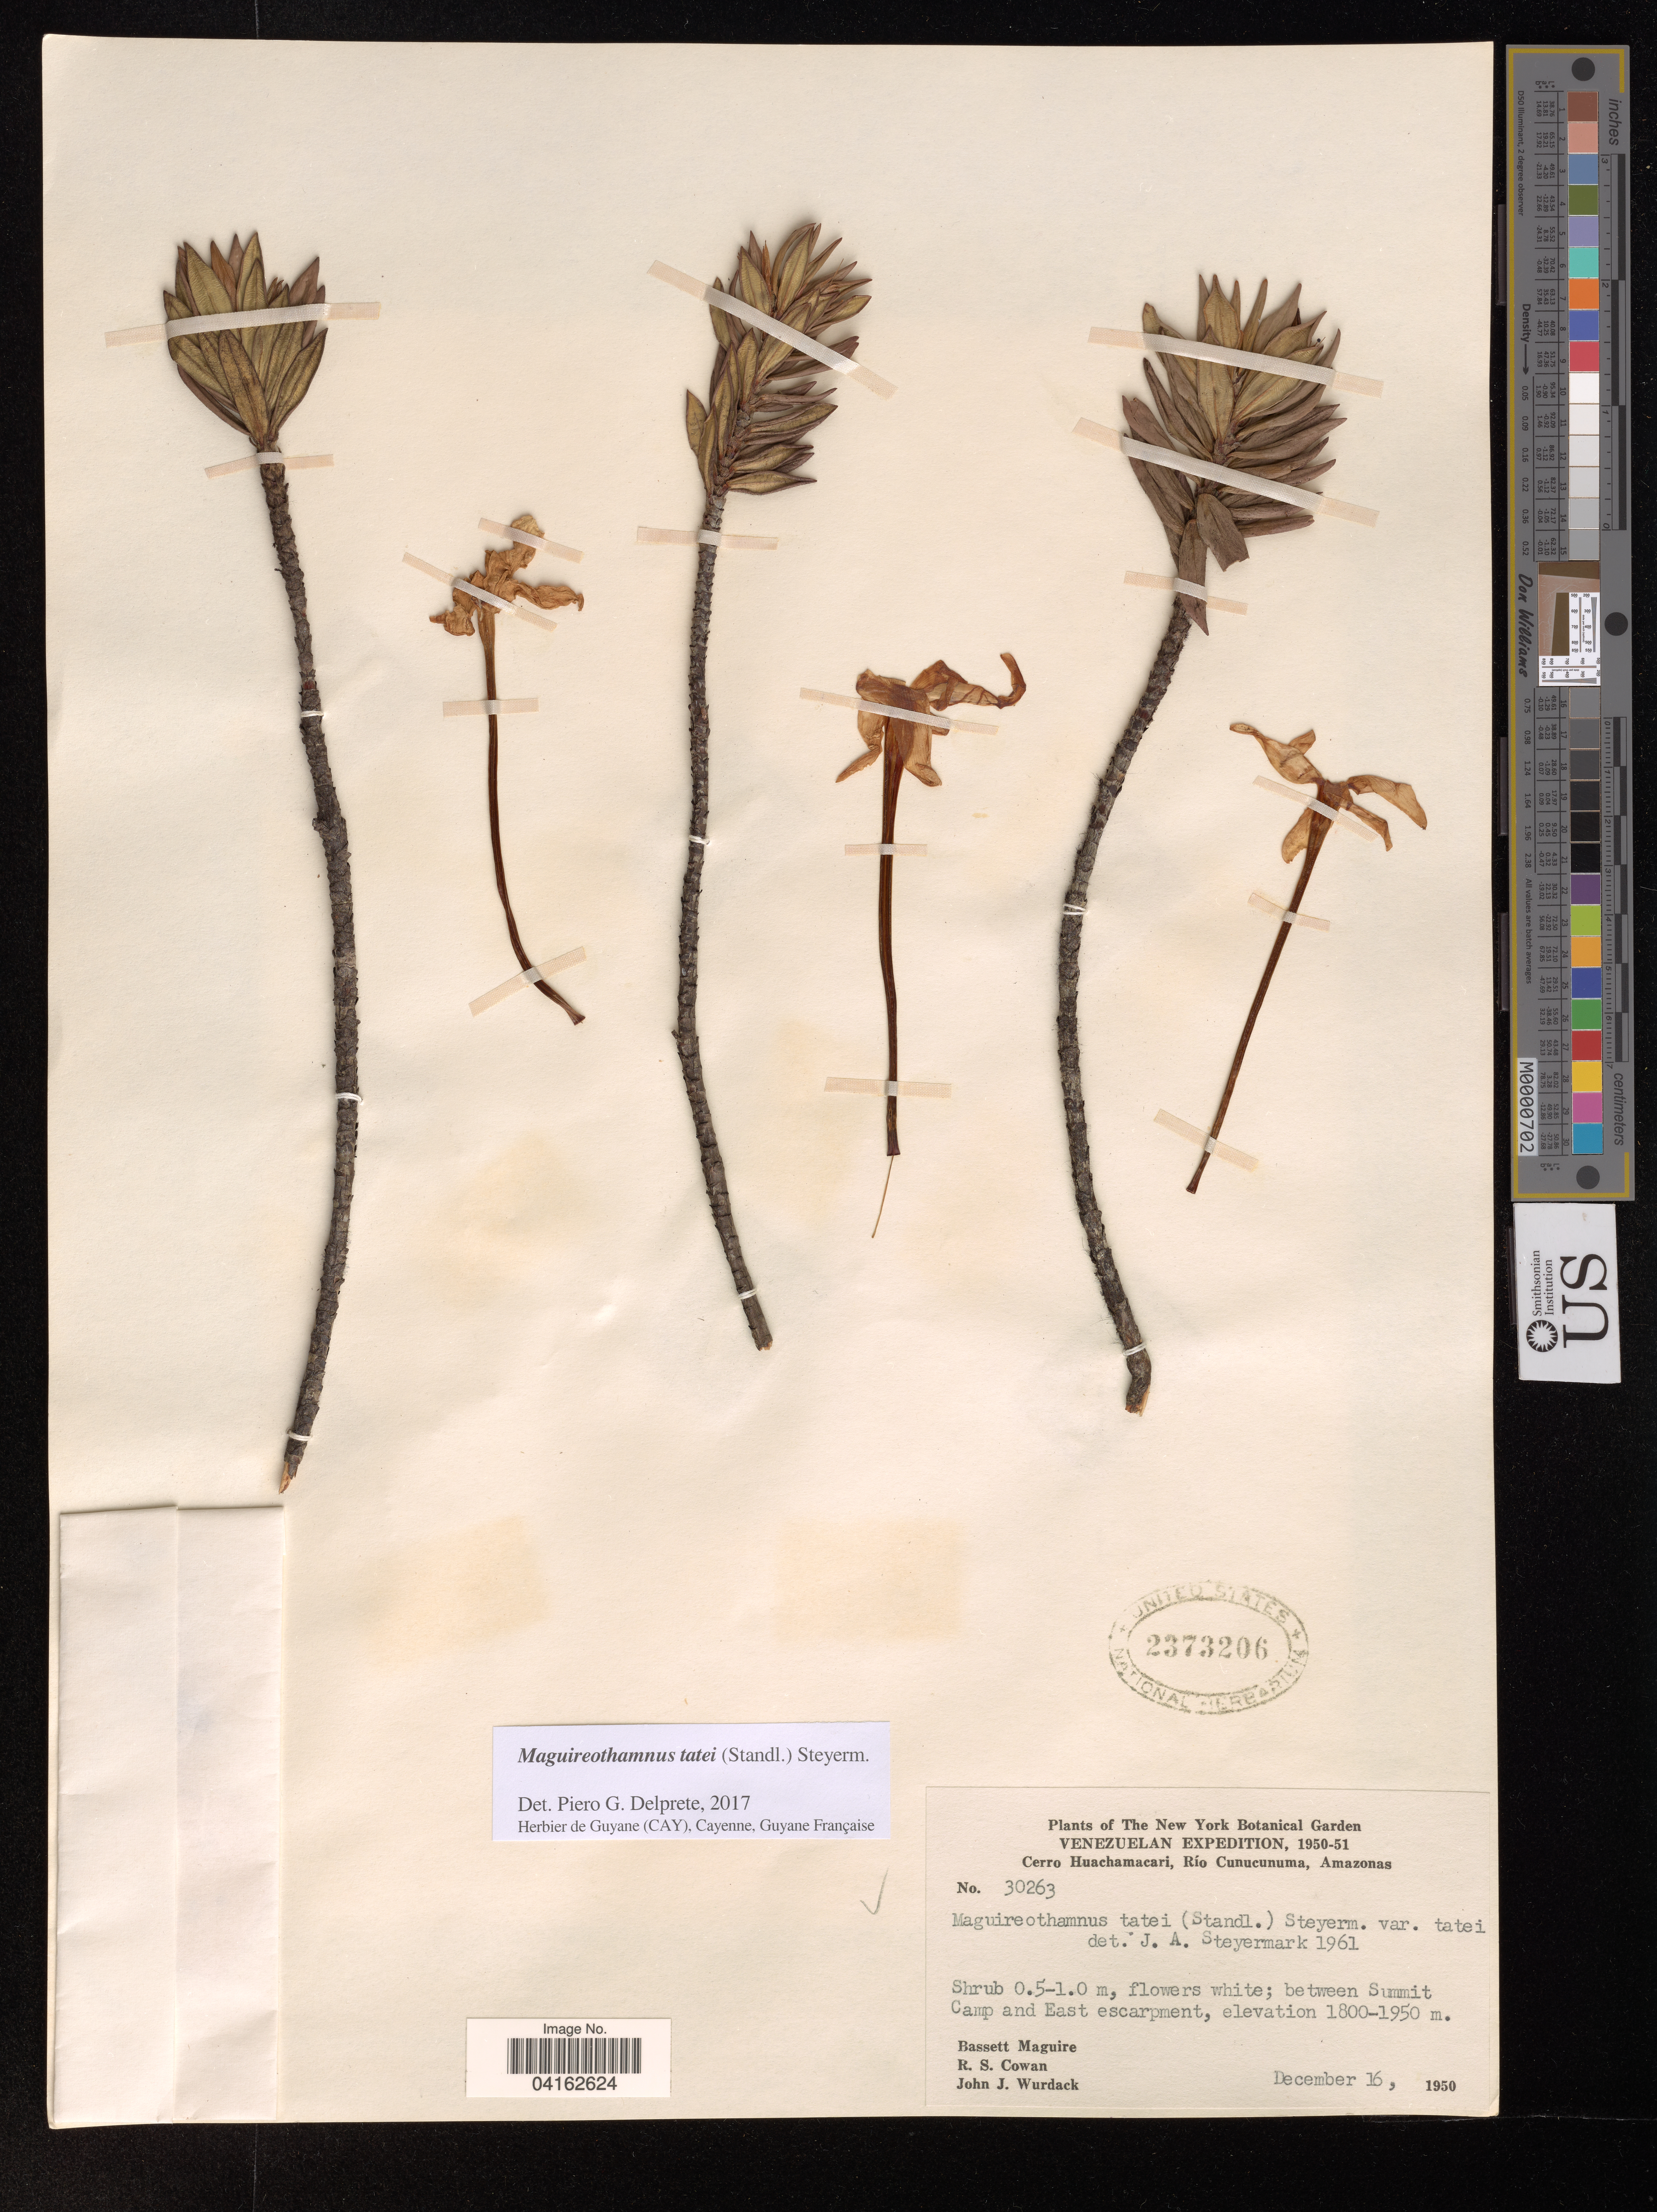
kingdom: Plantae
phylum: Tracheophyta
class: Magnoliopsida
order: Gentianales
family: Rubiaceae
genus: Maguireothamnus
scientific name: Maguireothamnus tatei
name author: (Standl.) Steyerm.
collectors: B. Maguire, R. S. Cowan & J. J. Wurdack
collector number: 30263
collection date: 1950-12-16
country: Venezuela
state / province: Amazonas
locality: Cerro Huachamacari, Río Cunucunuma. Between Summit Camp and East escarpment.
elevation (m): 1800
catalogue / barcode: US 2373206